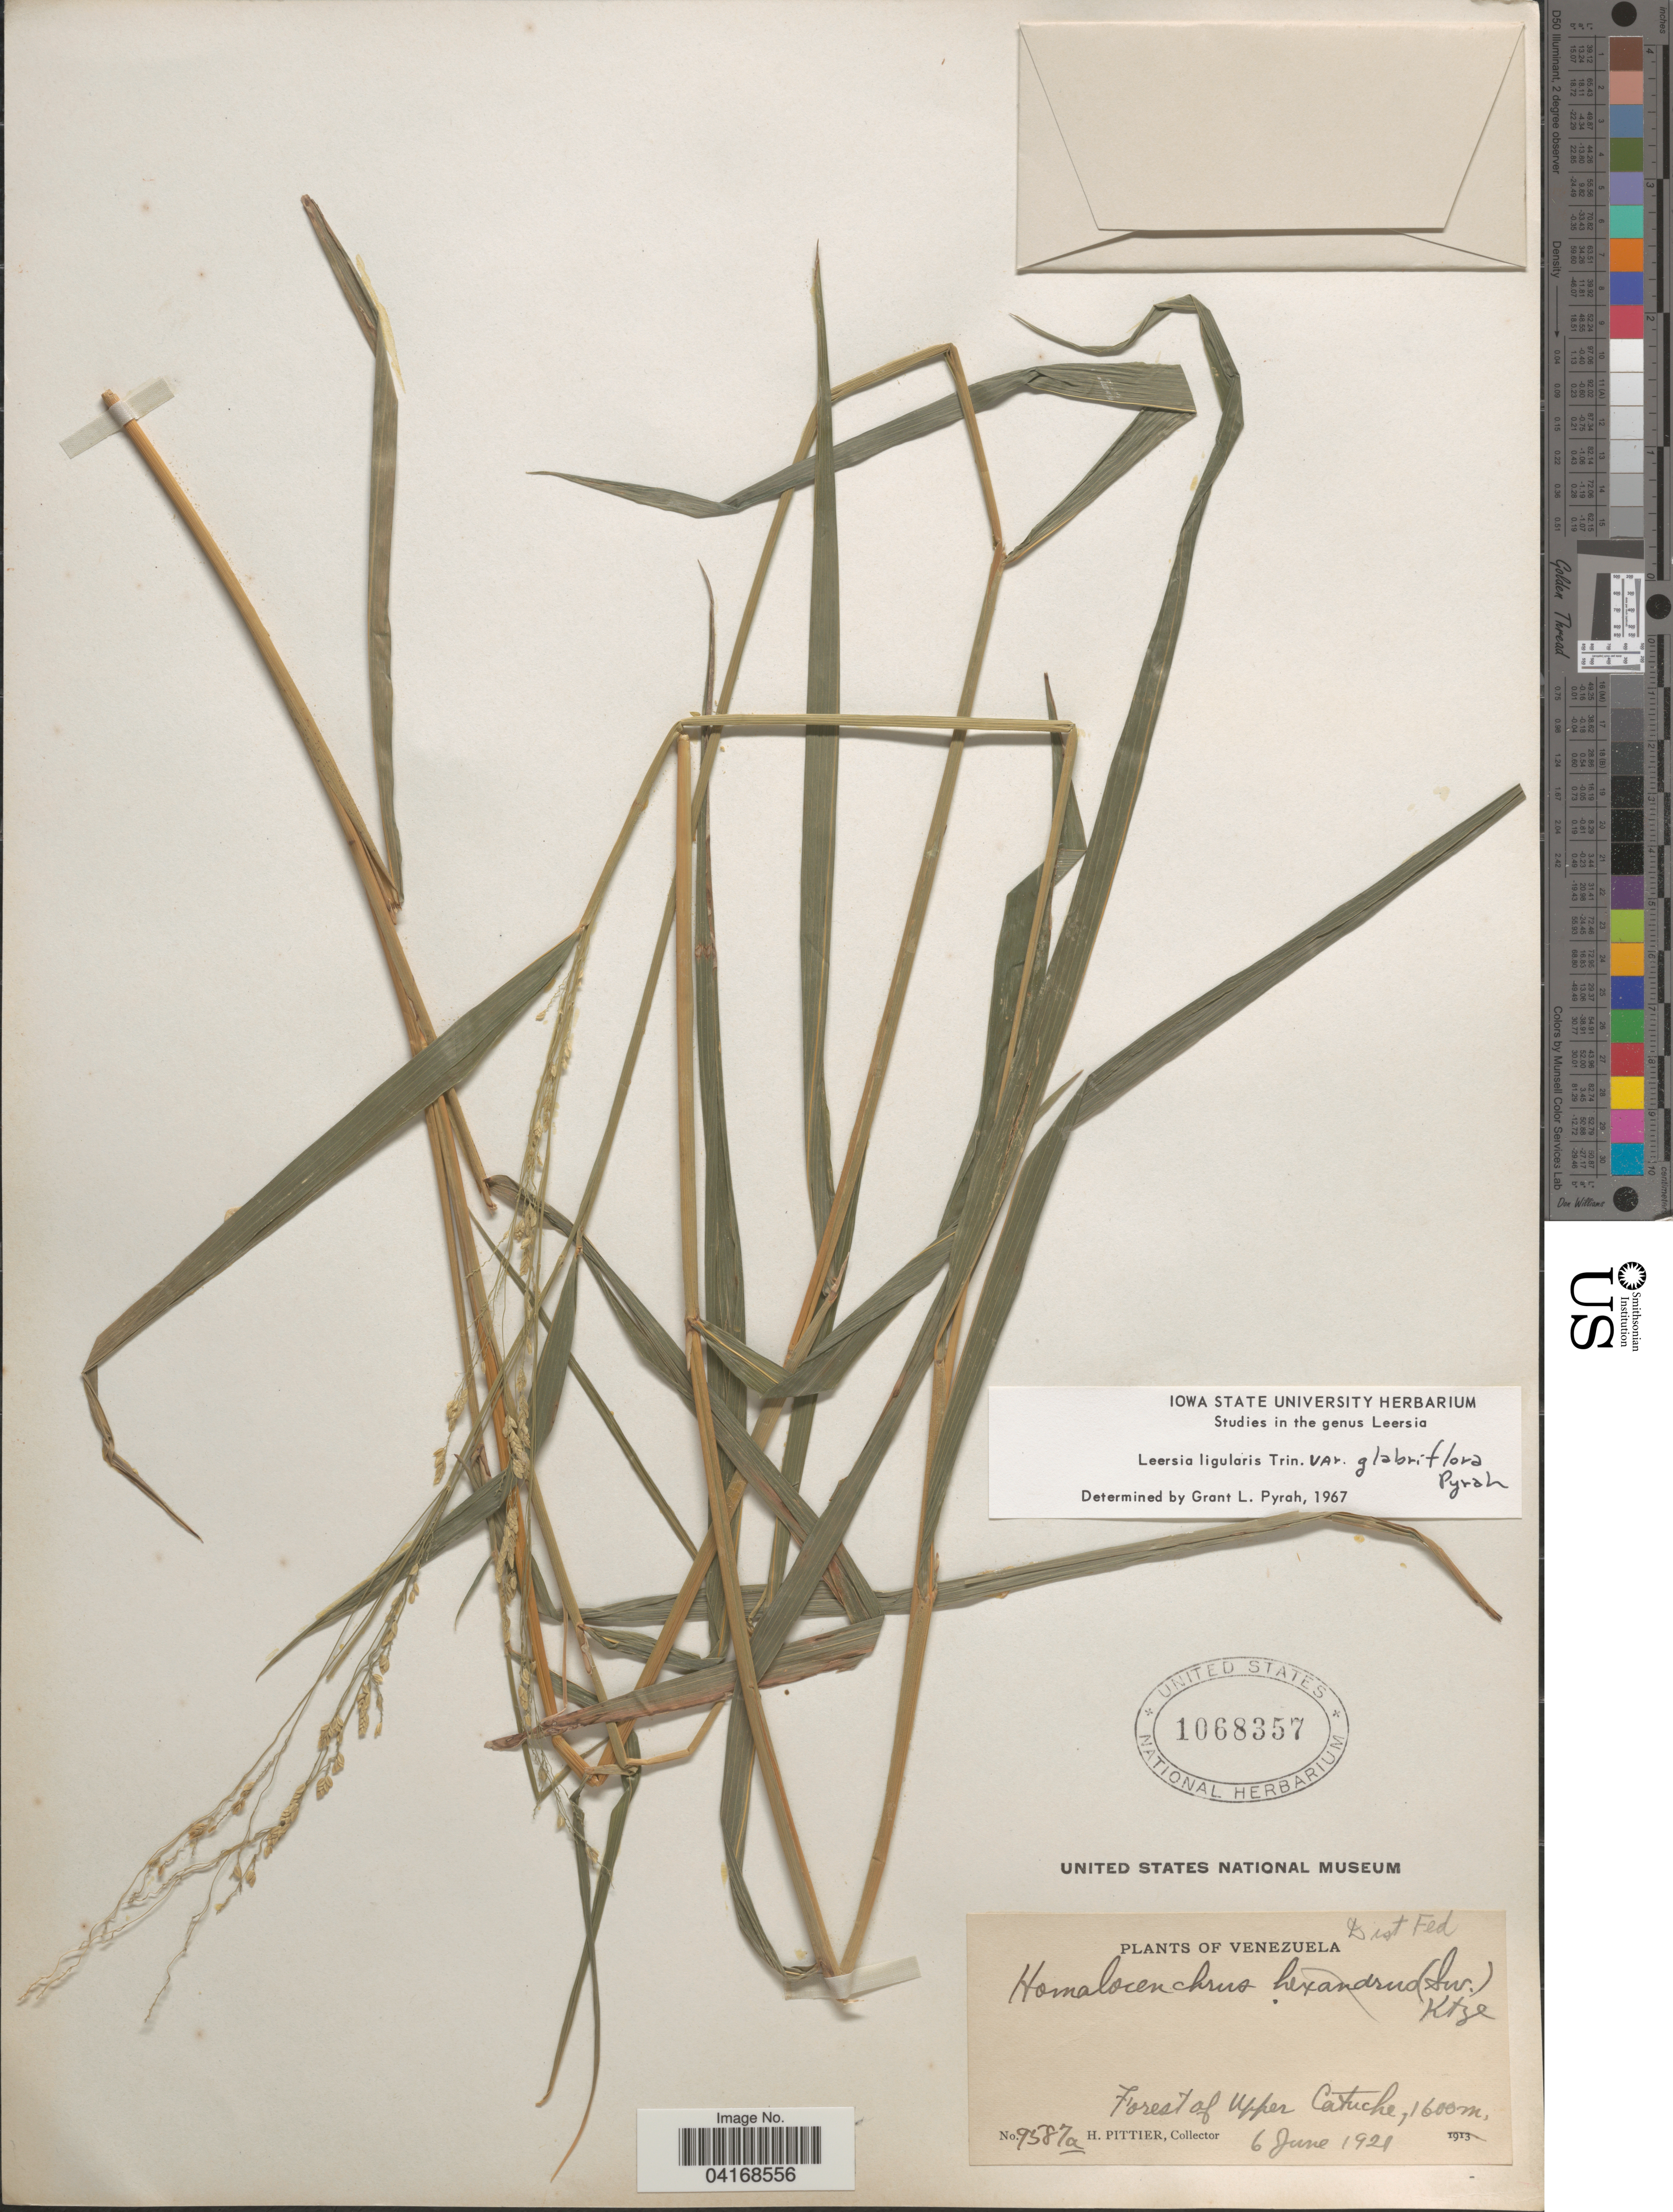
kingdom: Plantae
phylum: Tracheophyta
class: Liliopsida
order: Poales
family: Poaceae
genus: Leersia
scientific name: Leersia ligularis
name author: Trin.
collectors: H. F. Pittier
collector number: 9587a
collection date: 1921-06-06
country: Venezuela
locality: Dist Fed. Forest of Upper Catuche.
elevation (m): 1600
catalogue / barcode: US 1068357